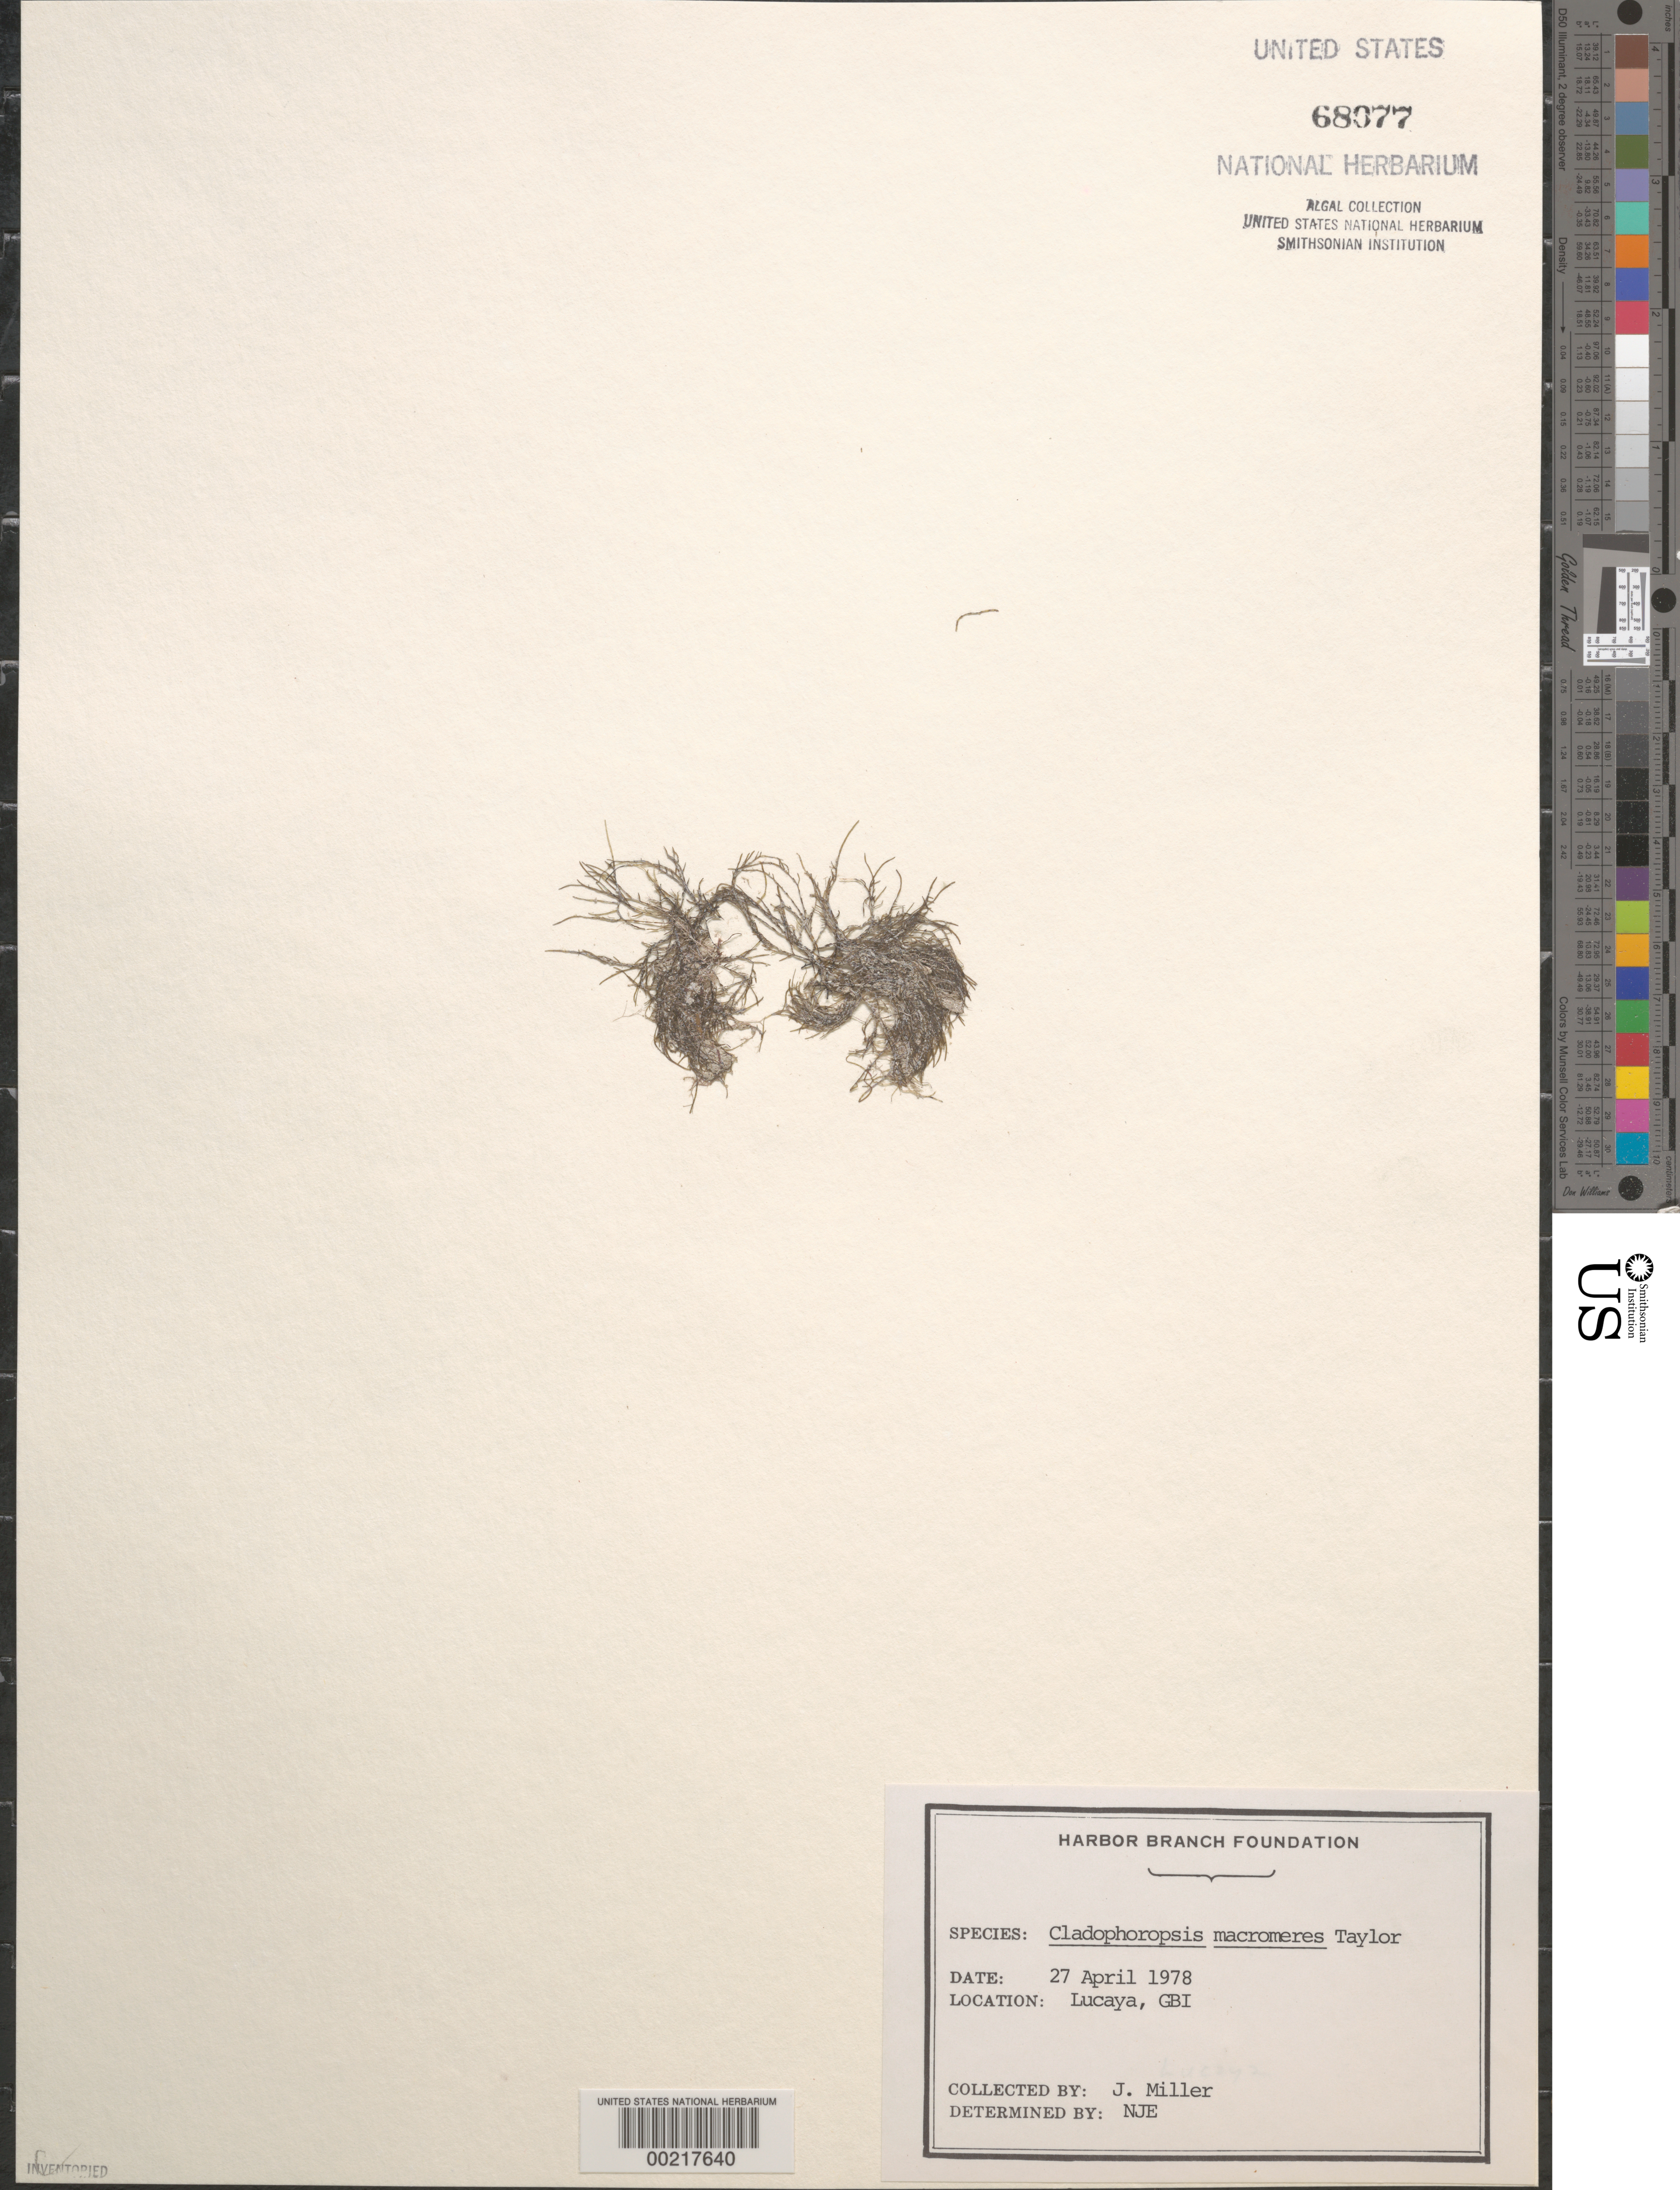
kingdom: Plantae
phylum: Chlorophyta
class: Ulvophyceae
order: Siphonocladales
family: Boodleaceae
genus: Cladophoropsis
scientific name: Cladophoropsis macromeres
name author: W.R. Taylor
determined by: Eiseman, N. J.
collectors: J. S. Miller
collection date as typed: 27 Apr 1978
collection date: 1978-04-27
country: Bahamas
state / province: Grand Bahama Island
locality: Lucaya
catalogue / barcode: US 68077